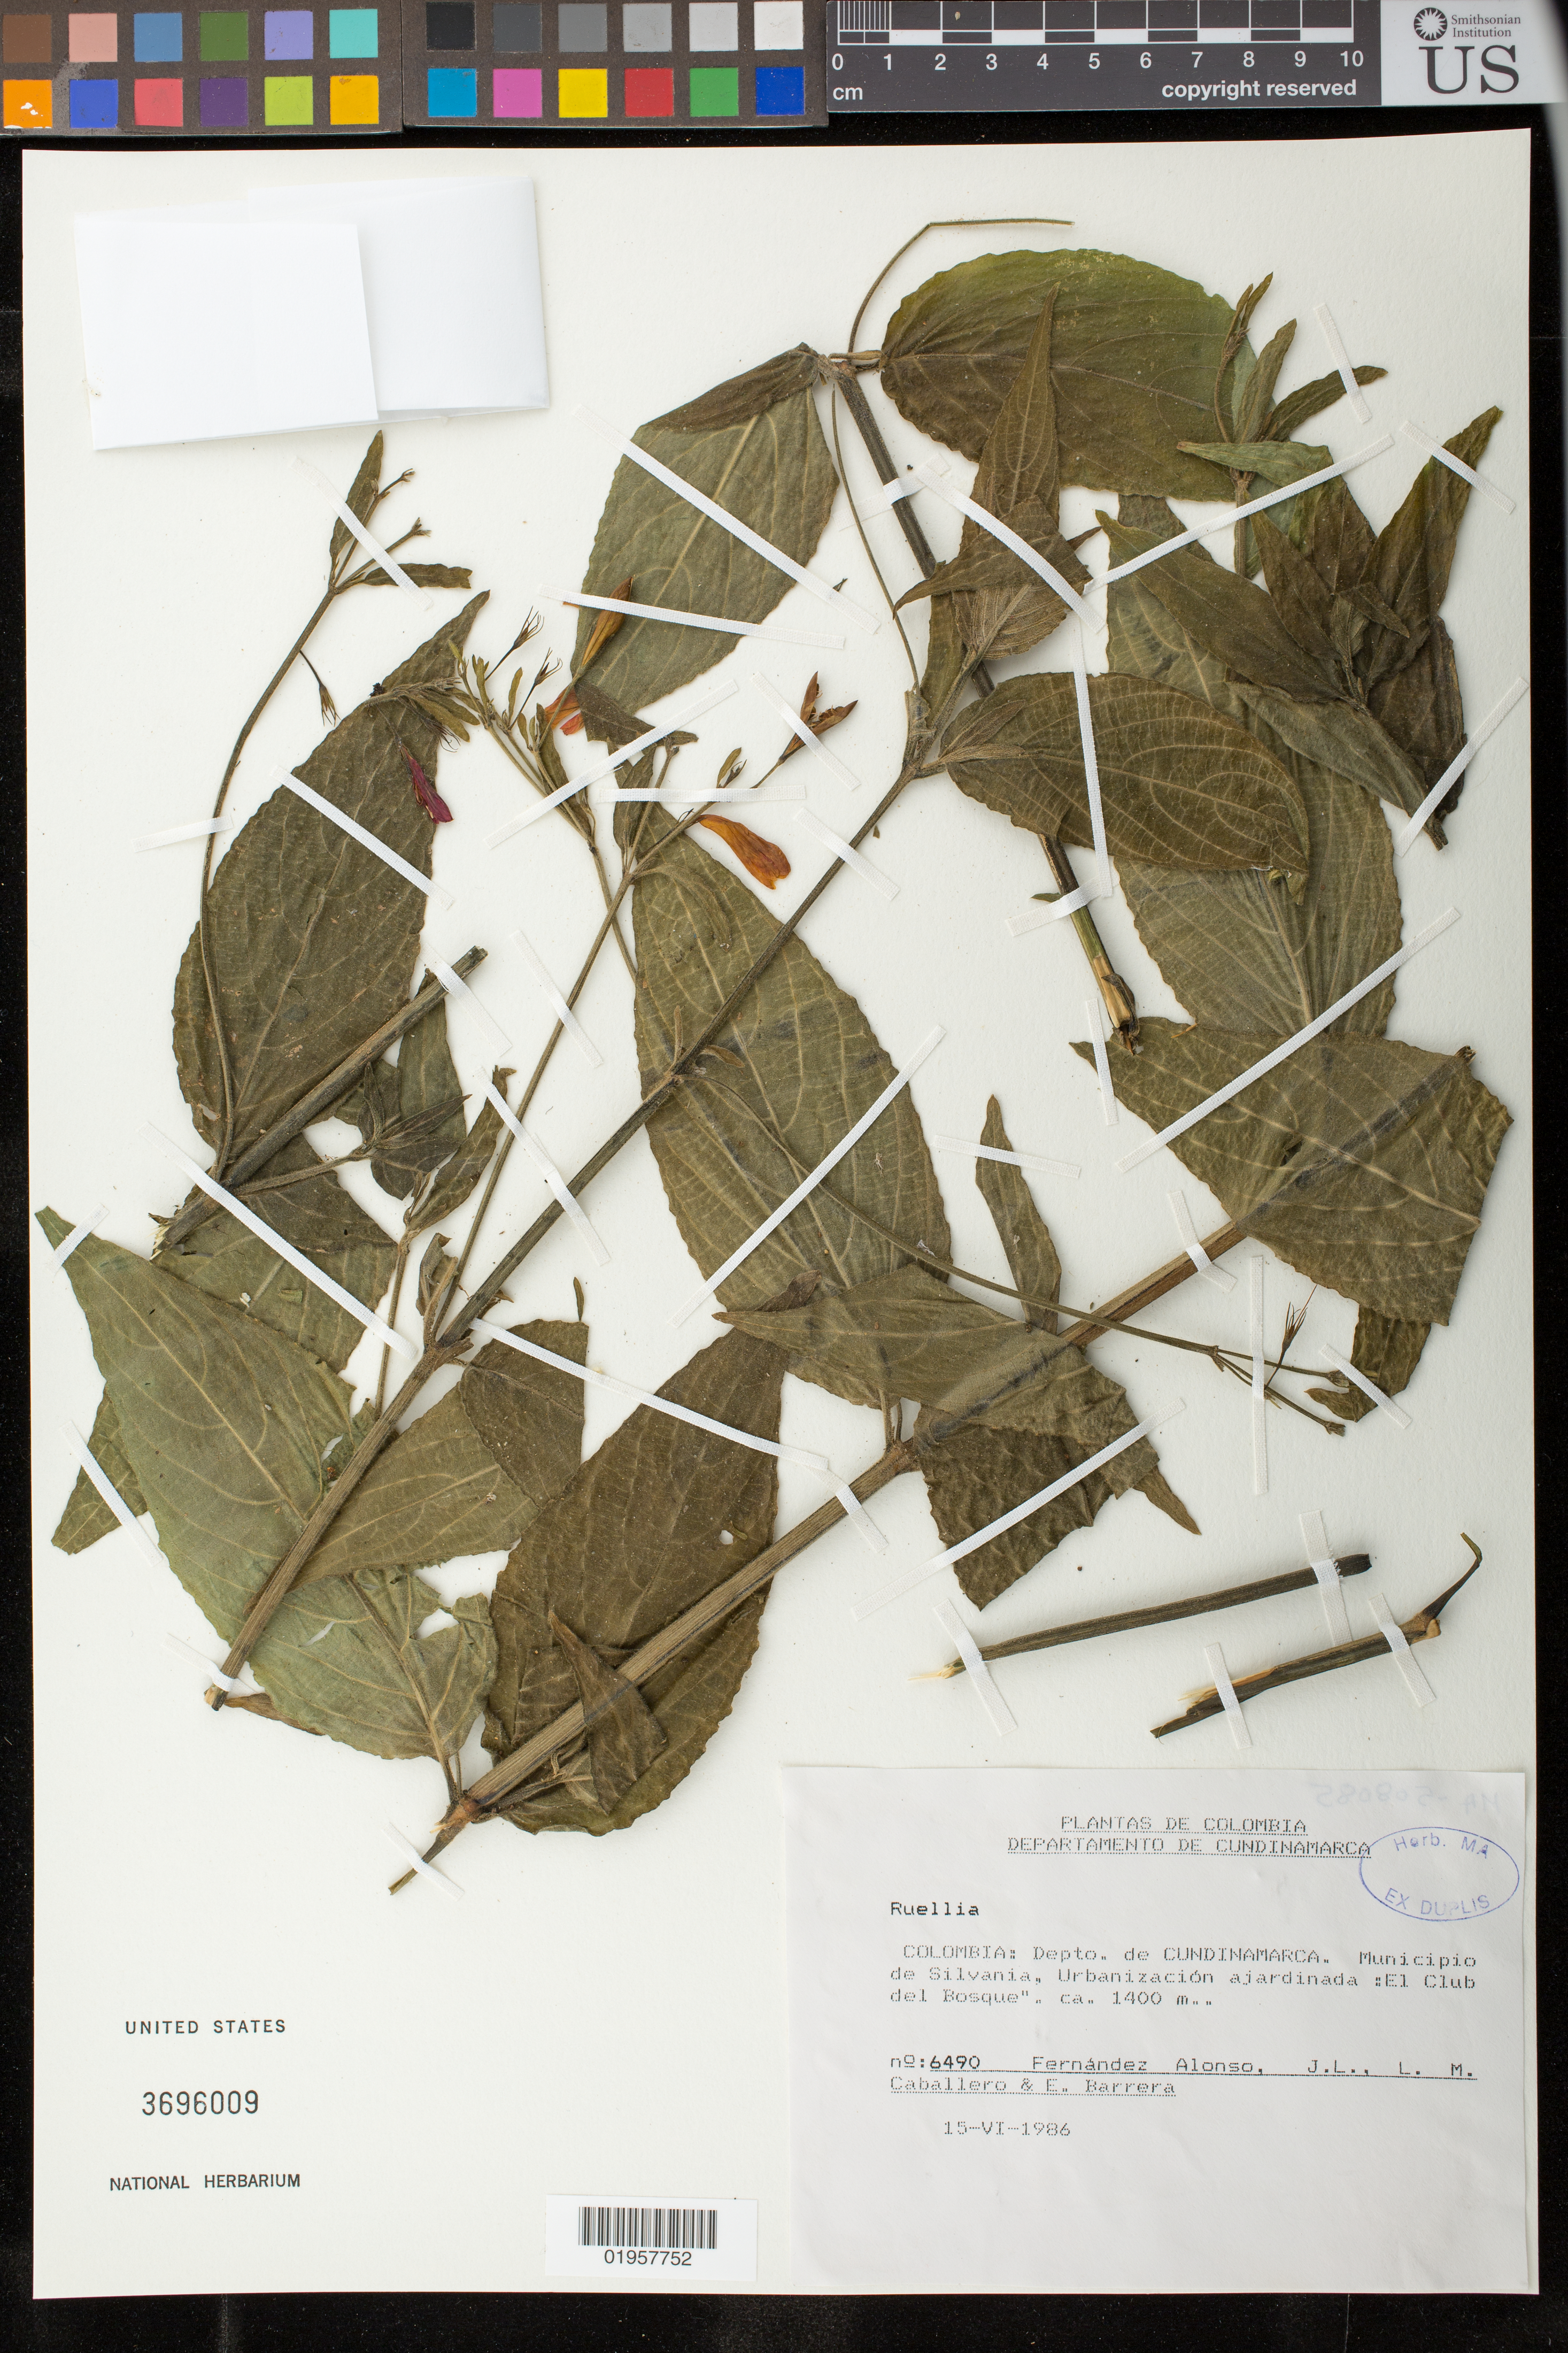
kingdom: Plantae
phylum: Tracheophyta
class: Magnoliopsida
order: Lamiales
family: Acanthaceae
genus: Ruellia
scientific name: Ruellia sp.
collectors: J. L. Fernández-Alonso, L. Caballero & E. Barrera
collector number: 6490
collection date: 1986-06-15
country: Colombia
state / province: Cundinamarca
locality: Municipio de Silvania, Urbanización ajardinada "El Club del Bosque"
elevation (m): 1400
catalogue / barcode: US 3696009